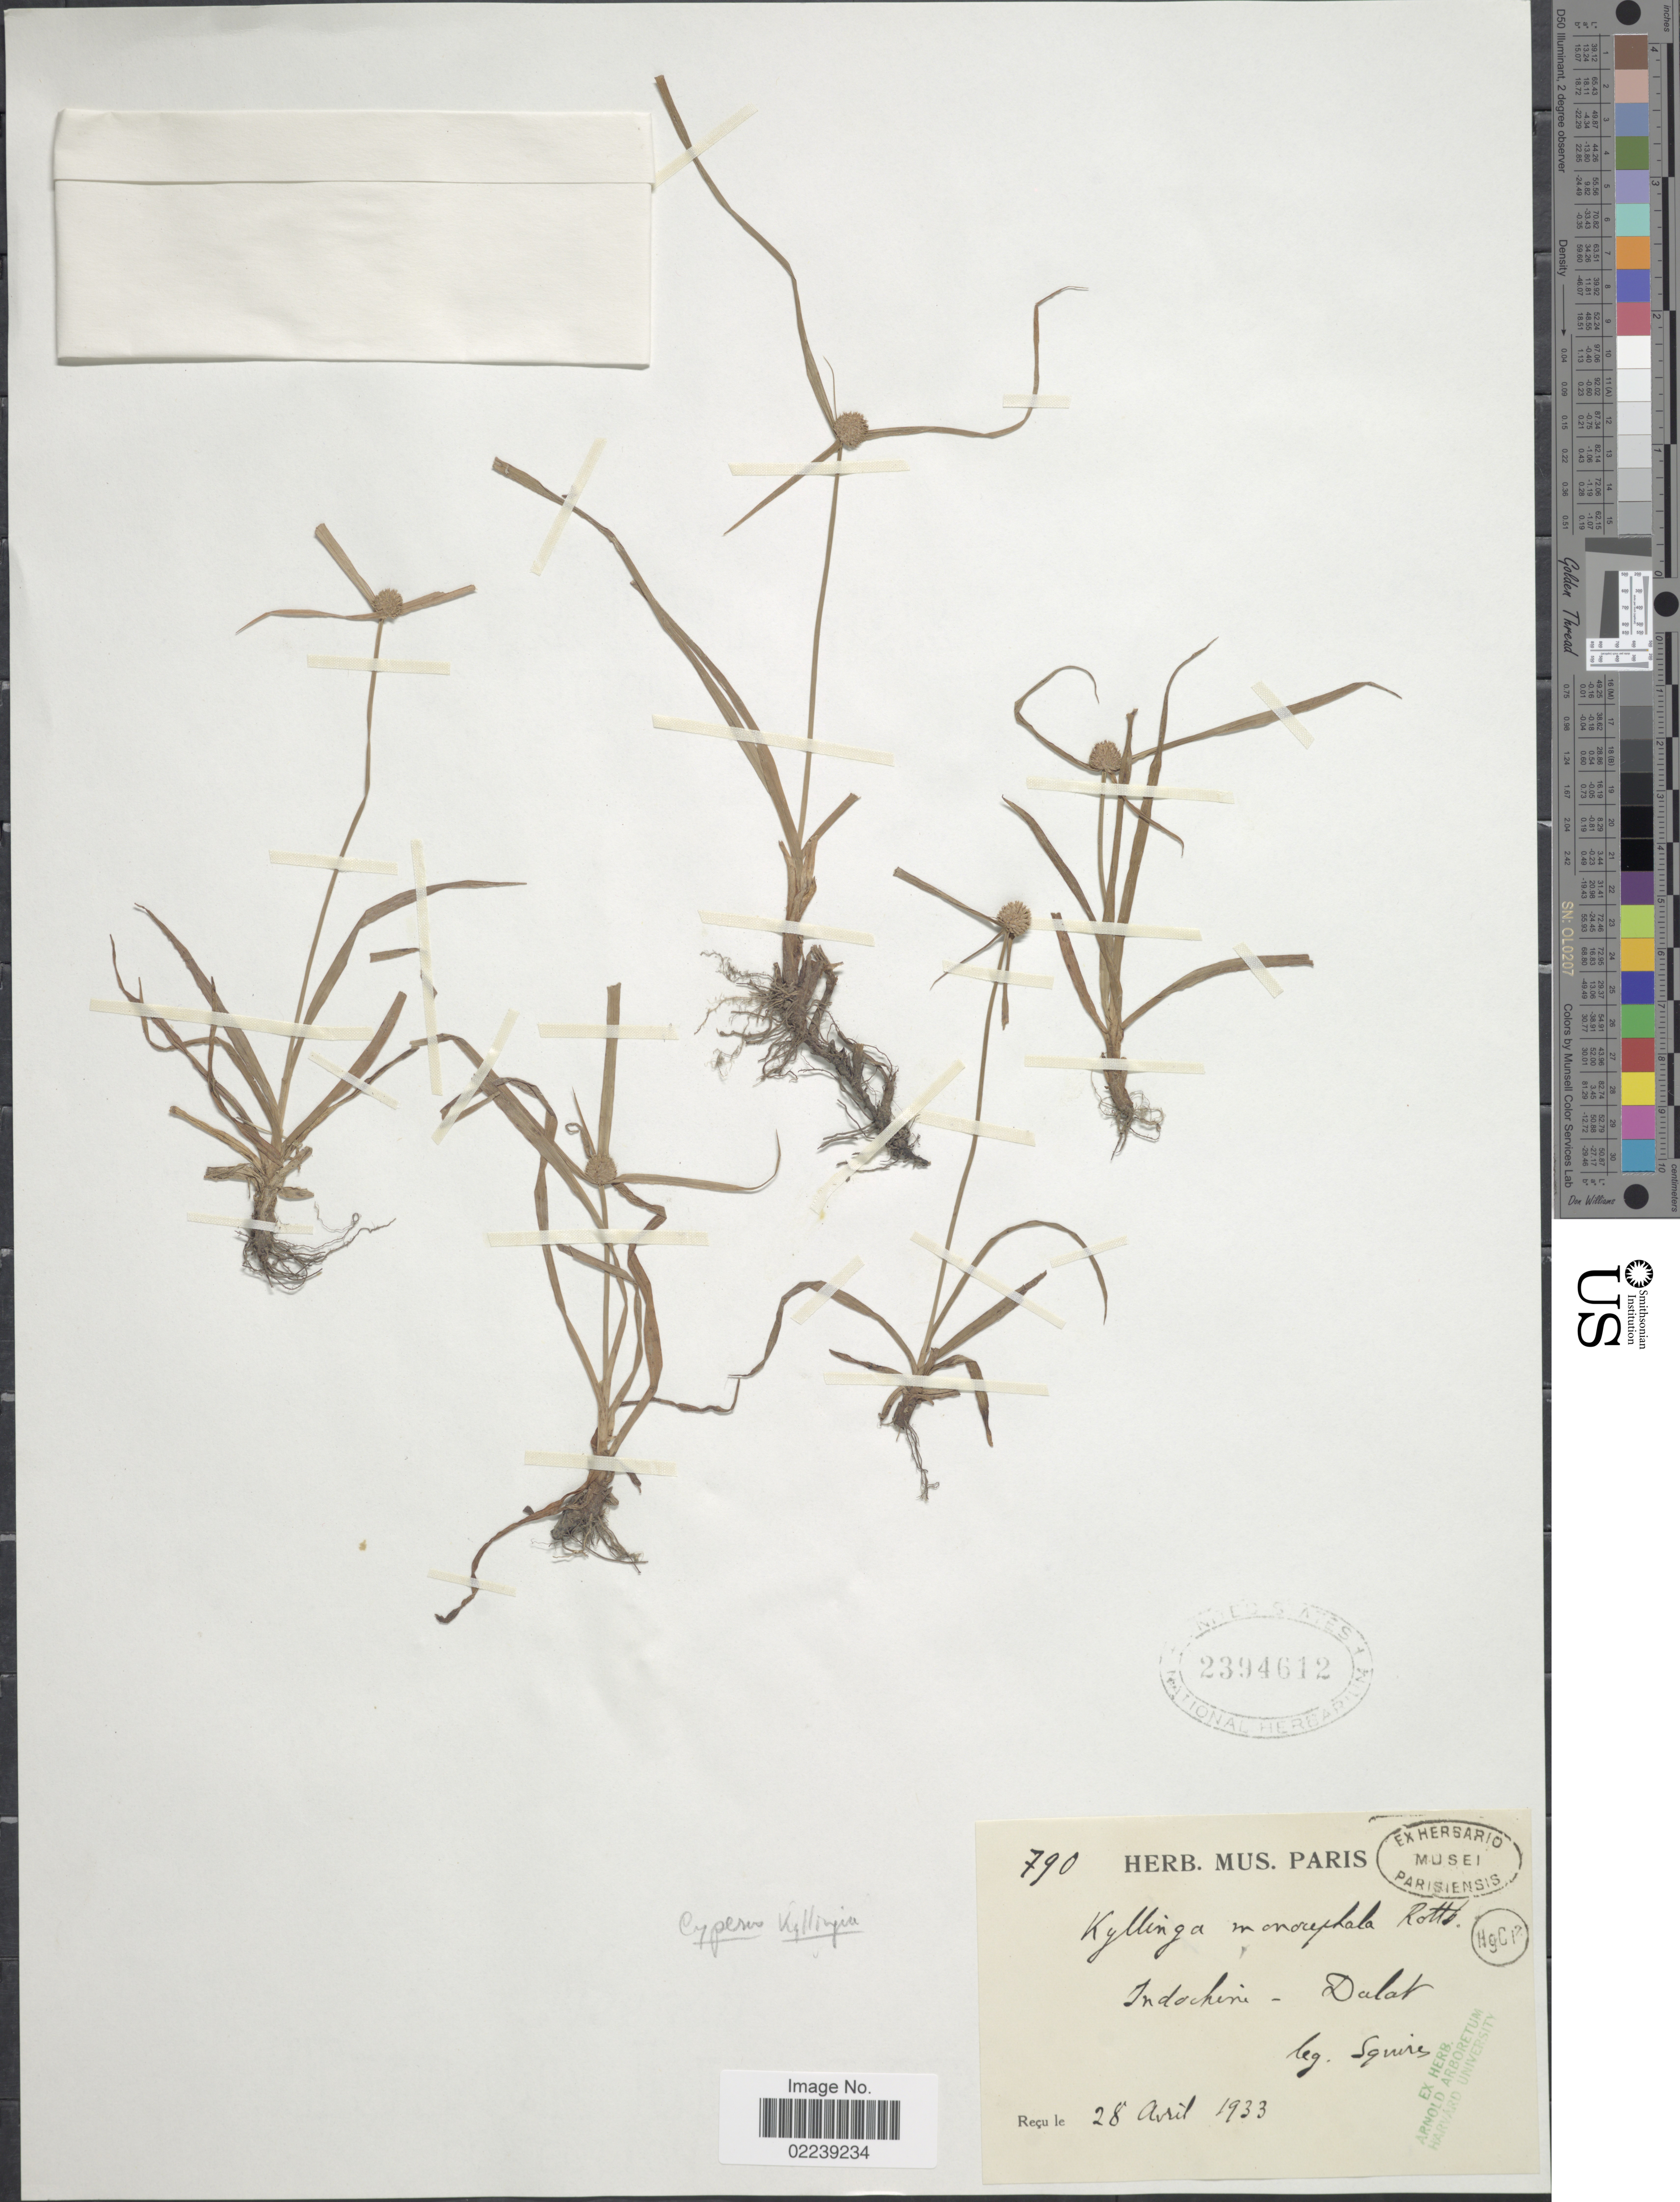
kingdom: Plantae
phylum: Tracheophyta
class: Liliopsida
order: Poales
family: Cyperaceae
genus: Cyperus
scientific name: Cyperus mindorensis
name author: (Steud.) Huygh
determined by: Strong, M. T., (US), Smithsonian Institution - National Museum of Natural History (UNITED STATES)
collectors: R. Squires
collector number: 790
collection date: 1933-04-28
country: Vietnam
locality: Indochina - Dalat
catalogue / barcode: US 2394612